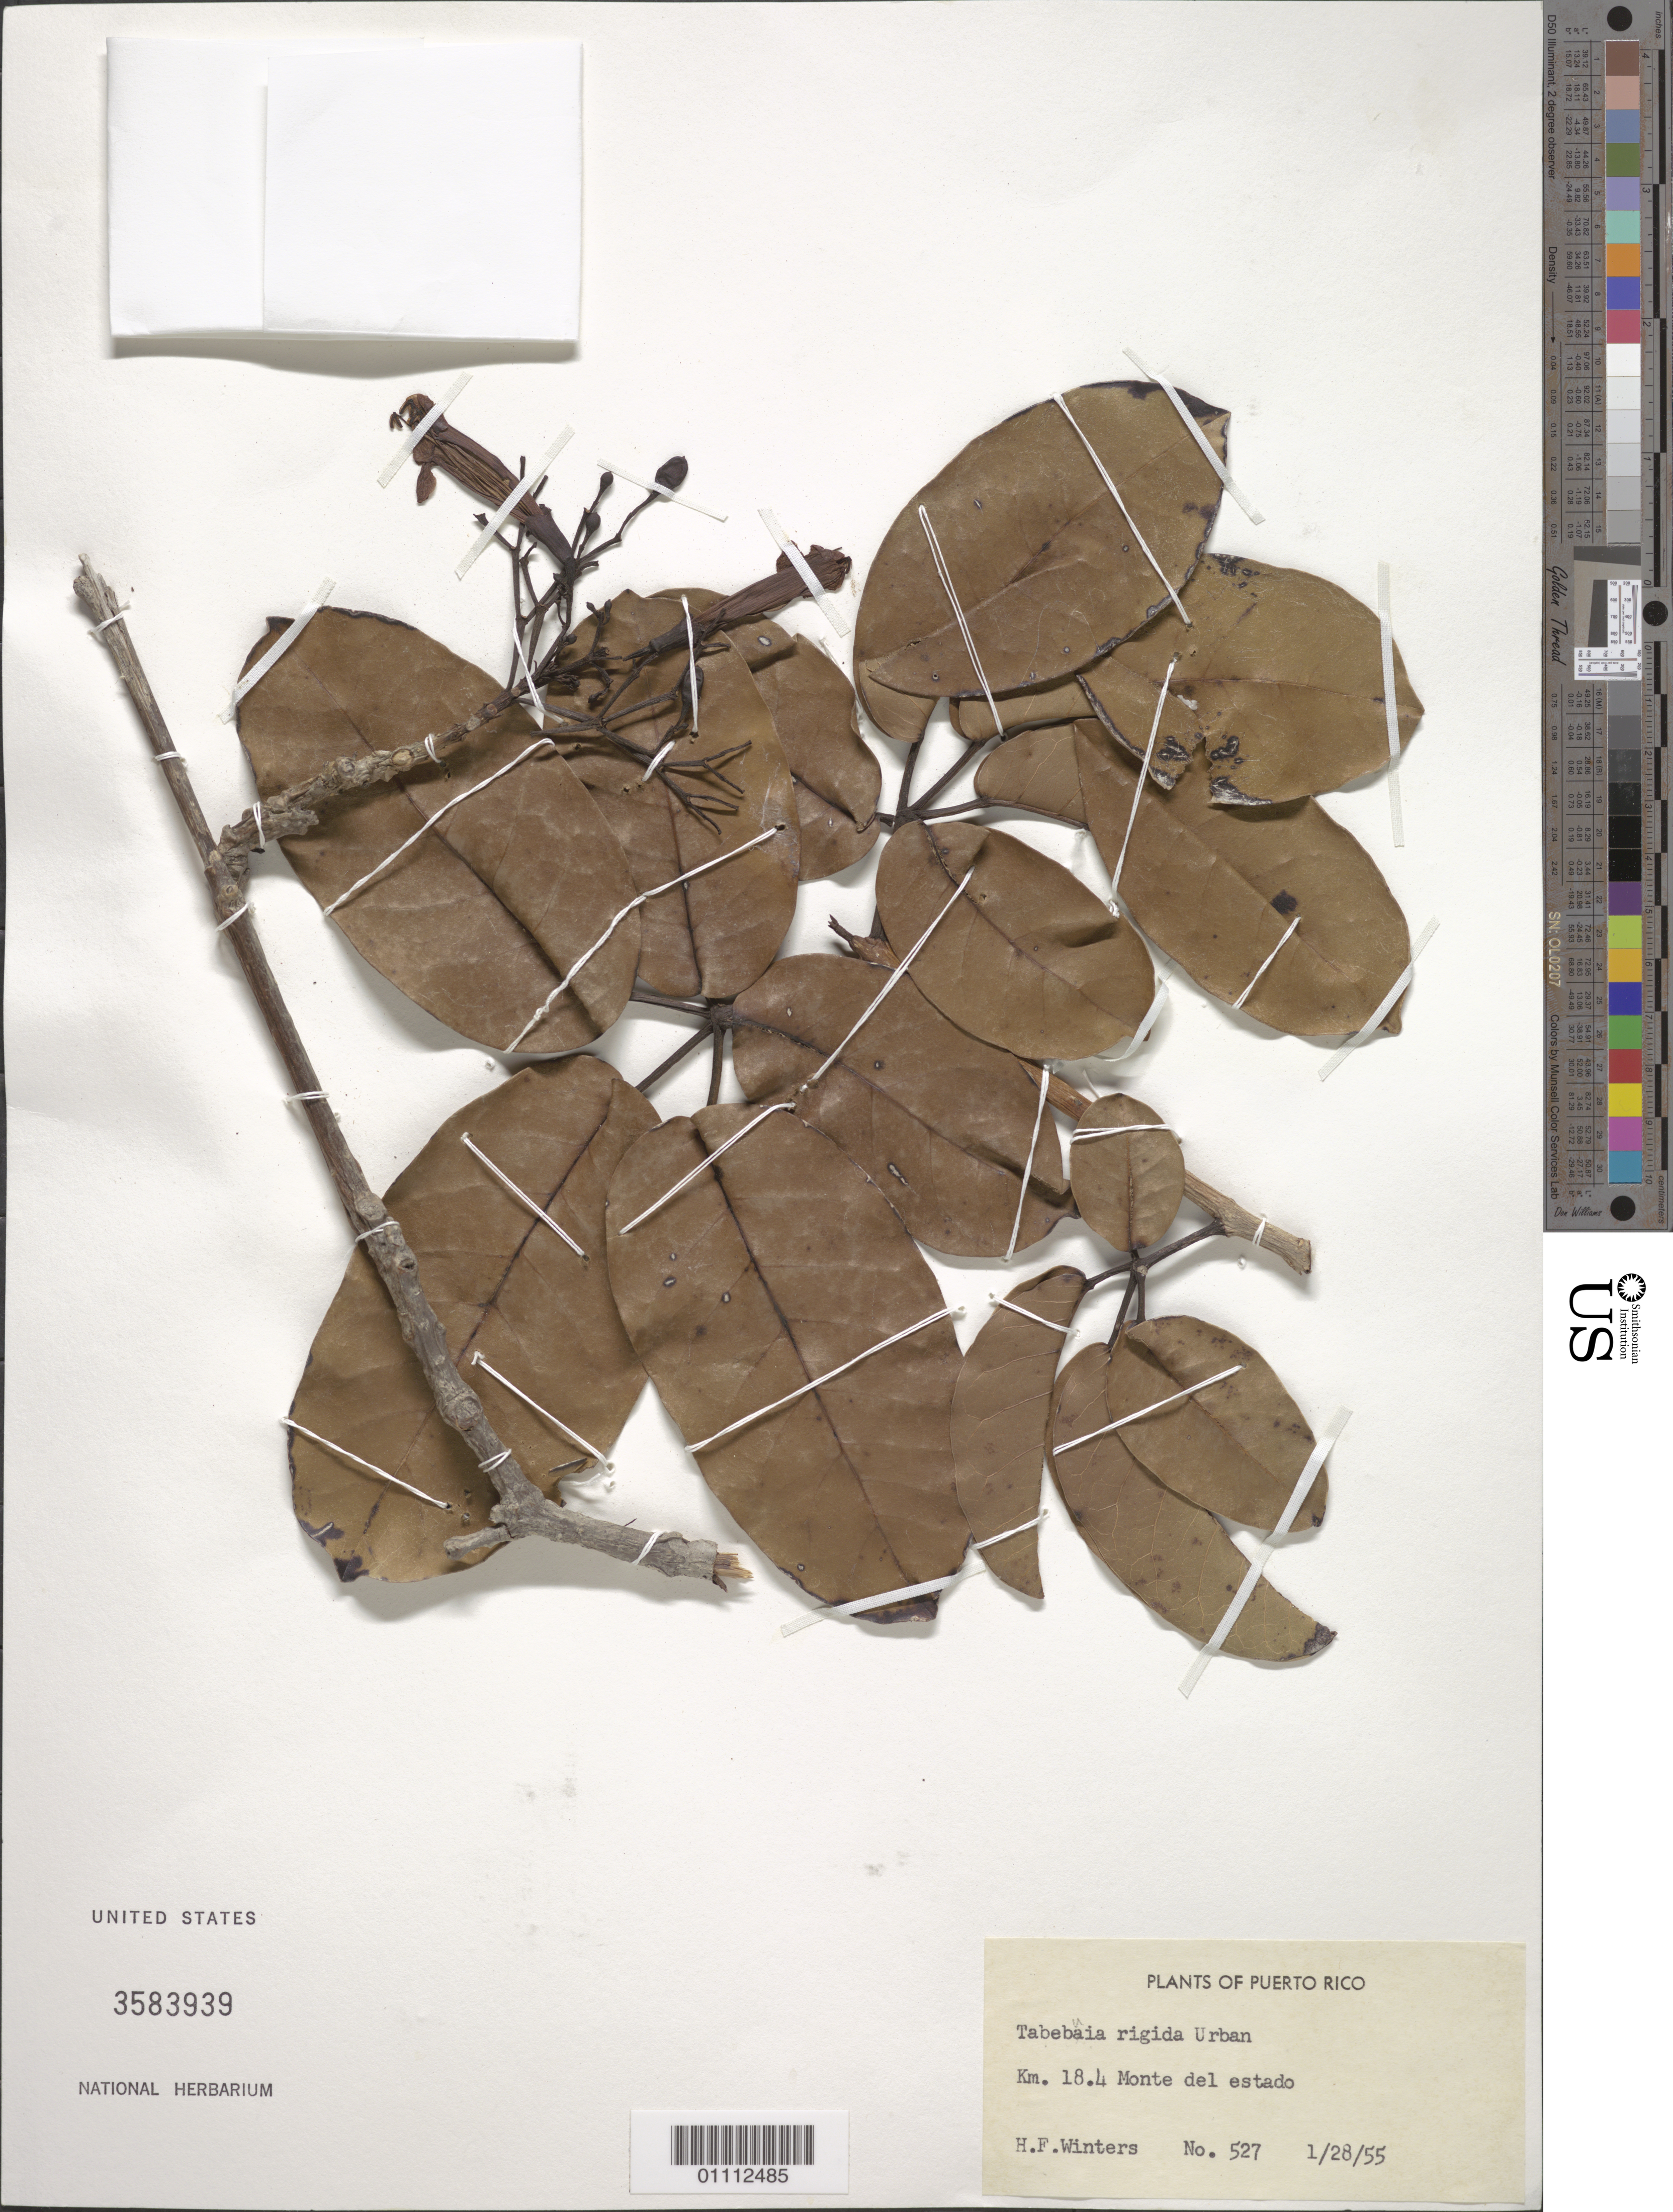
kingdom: Plantae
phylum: Tracheophyta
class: Magnoliopsida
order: Lamiales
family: Bignoniaceae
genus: Tabebuia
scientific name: Tabebuia rigida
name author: Urb.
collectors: H. Winters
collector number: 527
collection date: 1955-01-28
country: Puerto Rico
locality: Monte del Estado, km 18.4.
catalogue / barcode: US 3583939